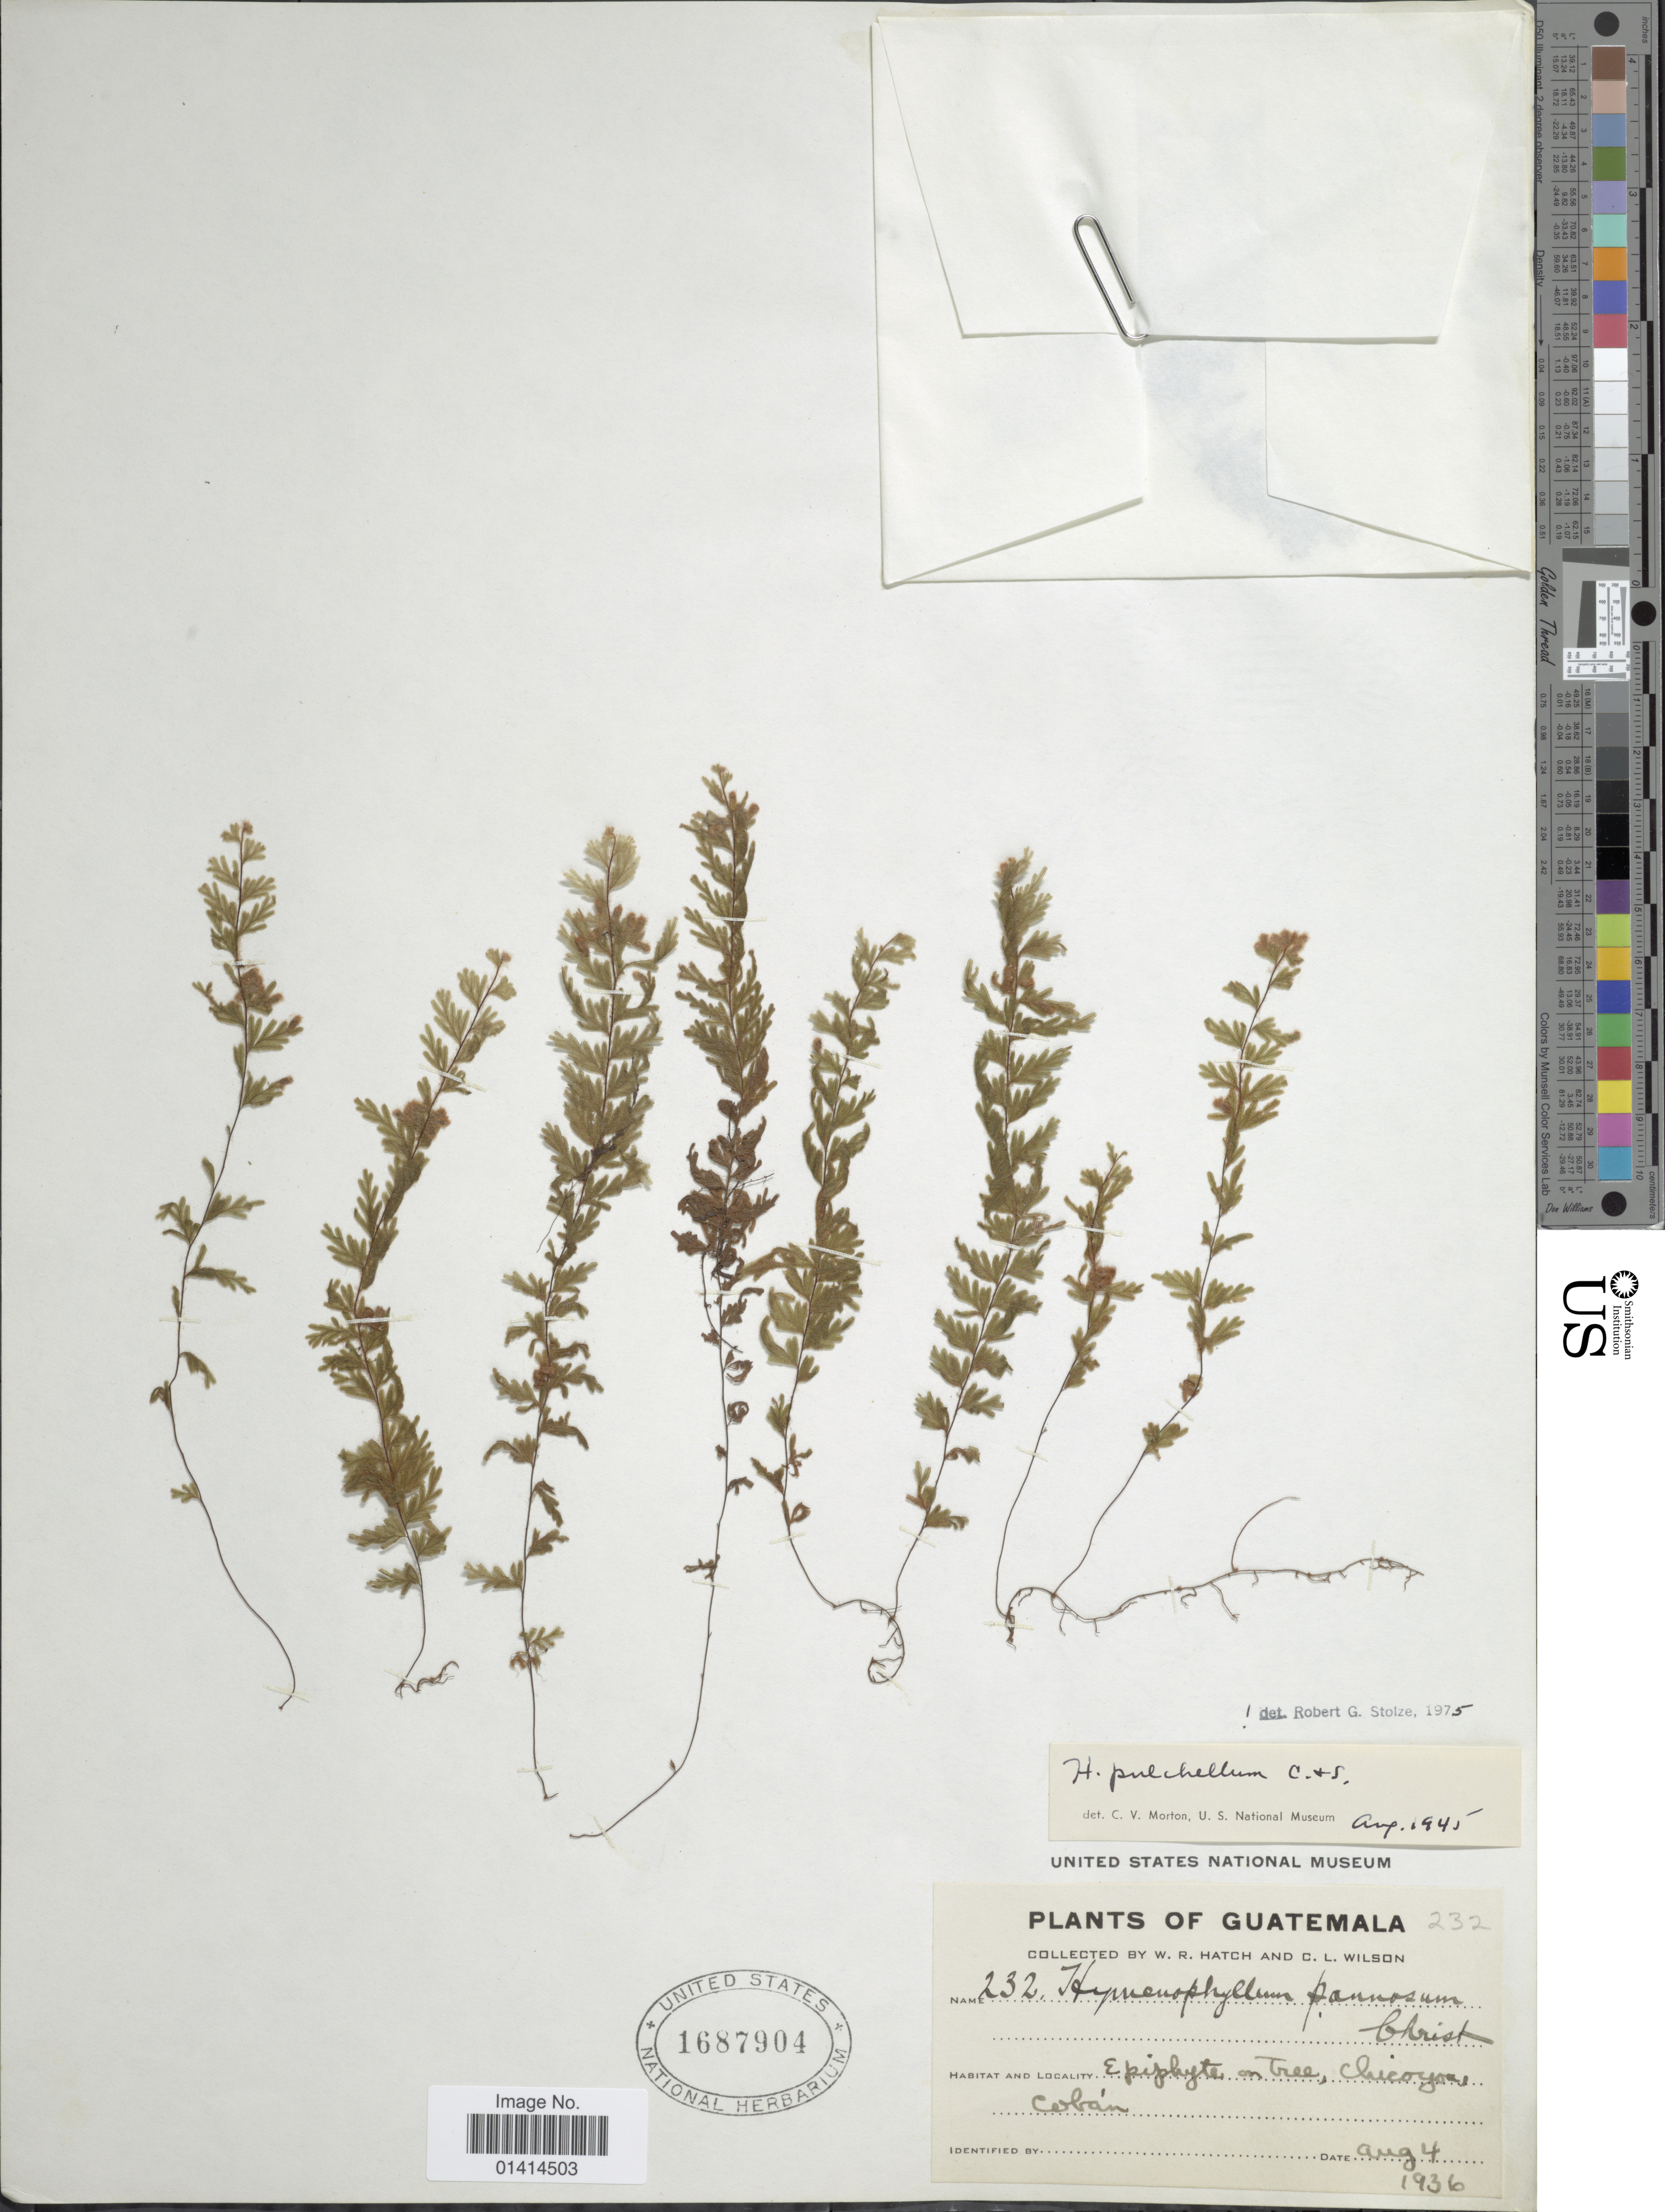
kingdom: Plantae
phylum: Tracheophyta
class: Polypodiopsida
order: Hymenophyllales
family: Hymenophyllaceae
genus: Hymenophyllum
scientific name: Hymenophyllum pulchellum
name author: Schltdl. & Cham.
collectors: W. Hatch & C. L. Wilson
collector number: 232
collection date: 1936-08-04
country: Guatemala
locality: Chicoyou, Cobán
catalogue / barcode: US 1687904